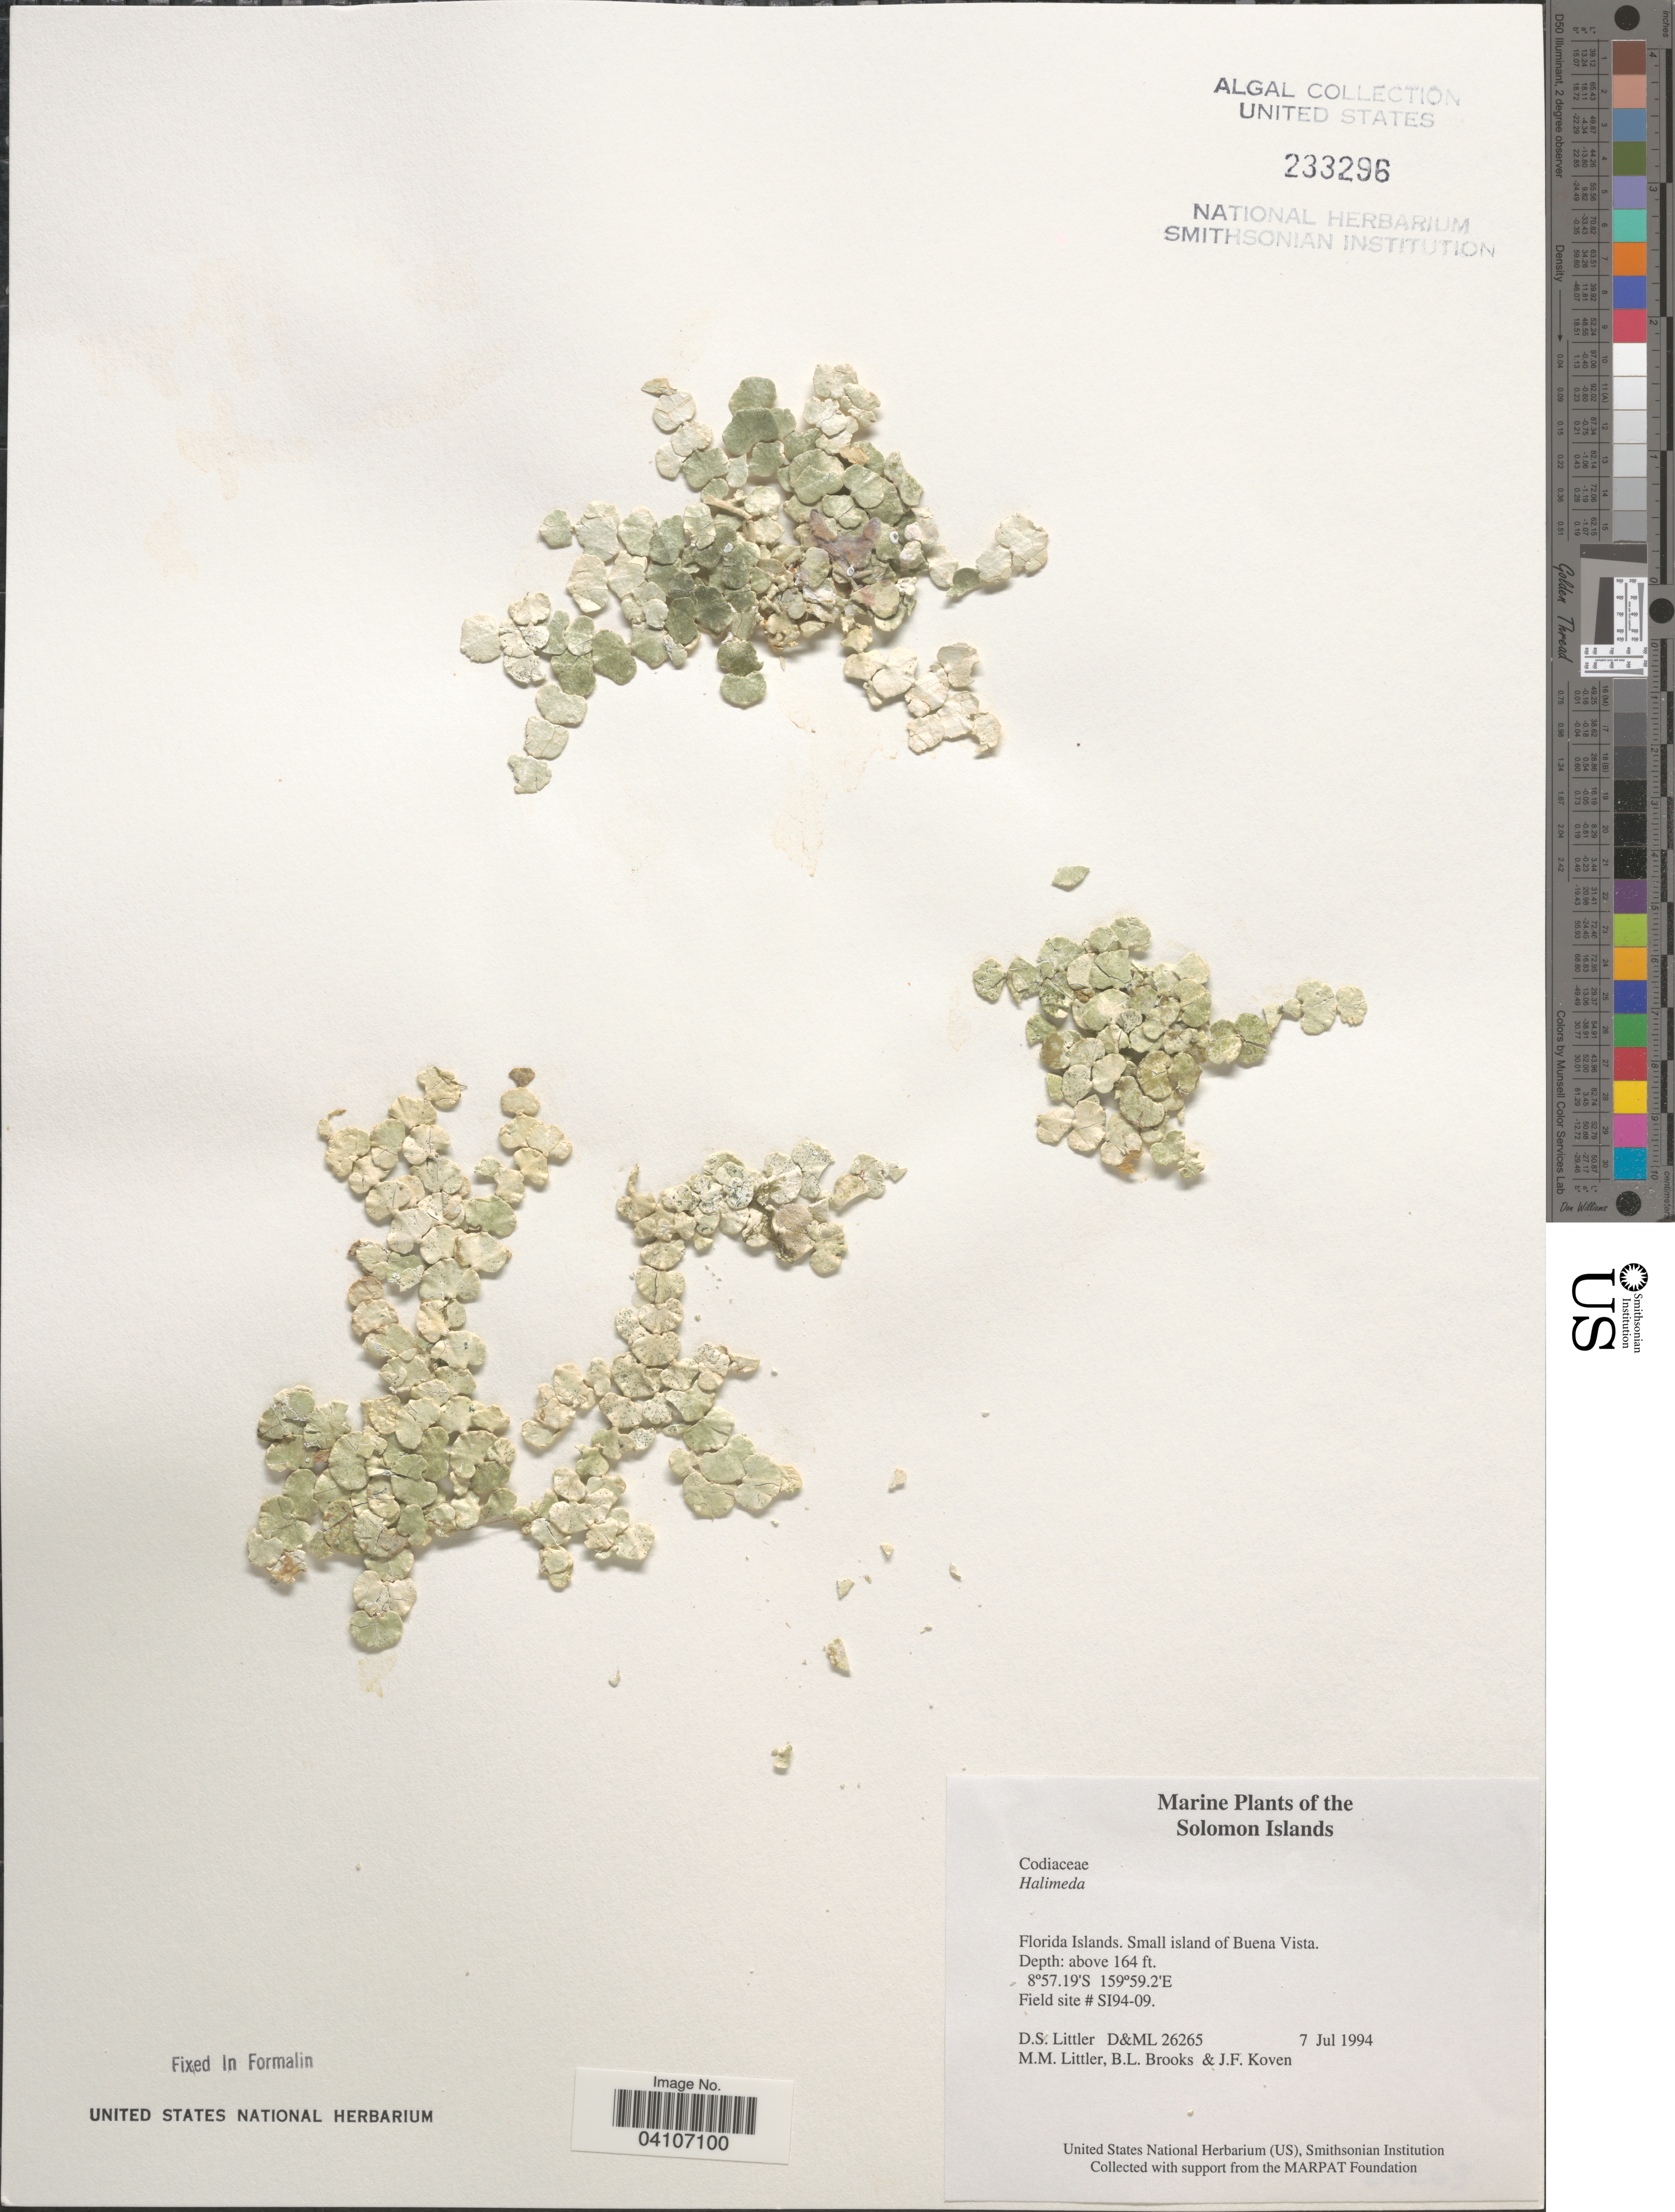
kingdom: Plantae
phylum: Chlorophyta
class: Ulvophyceae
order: Bryopsidales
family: Halimedaceae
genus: Halimeda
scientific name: Halimeda sp.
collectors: D. S. Littler, B. Brooks & J. Koven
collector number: D&ML26265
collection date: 1994-07-07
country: Solomon Islands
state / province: Solomon Islands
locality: Florida Islands. Small island of Buena Vista. Field site # SI94-09.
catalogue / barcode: US 233296